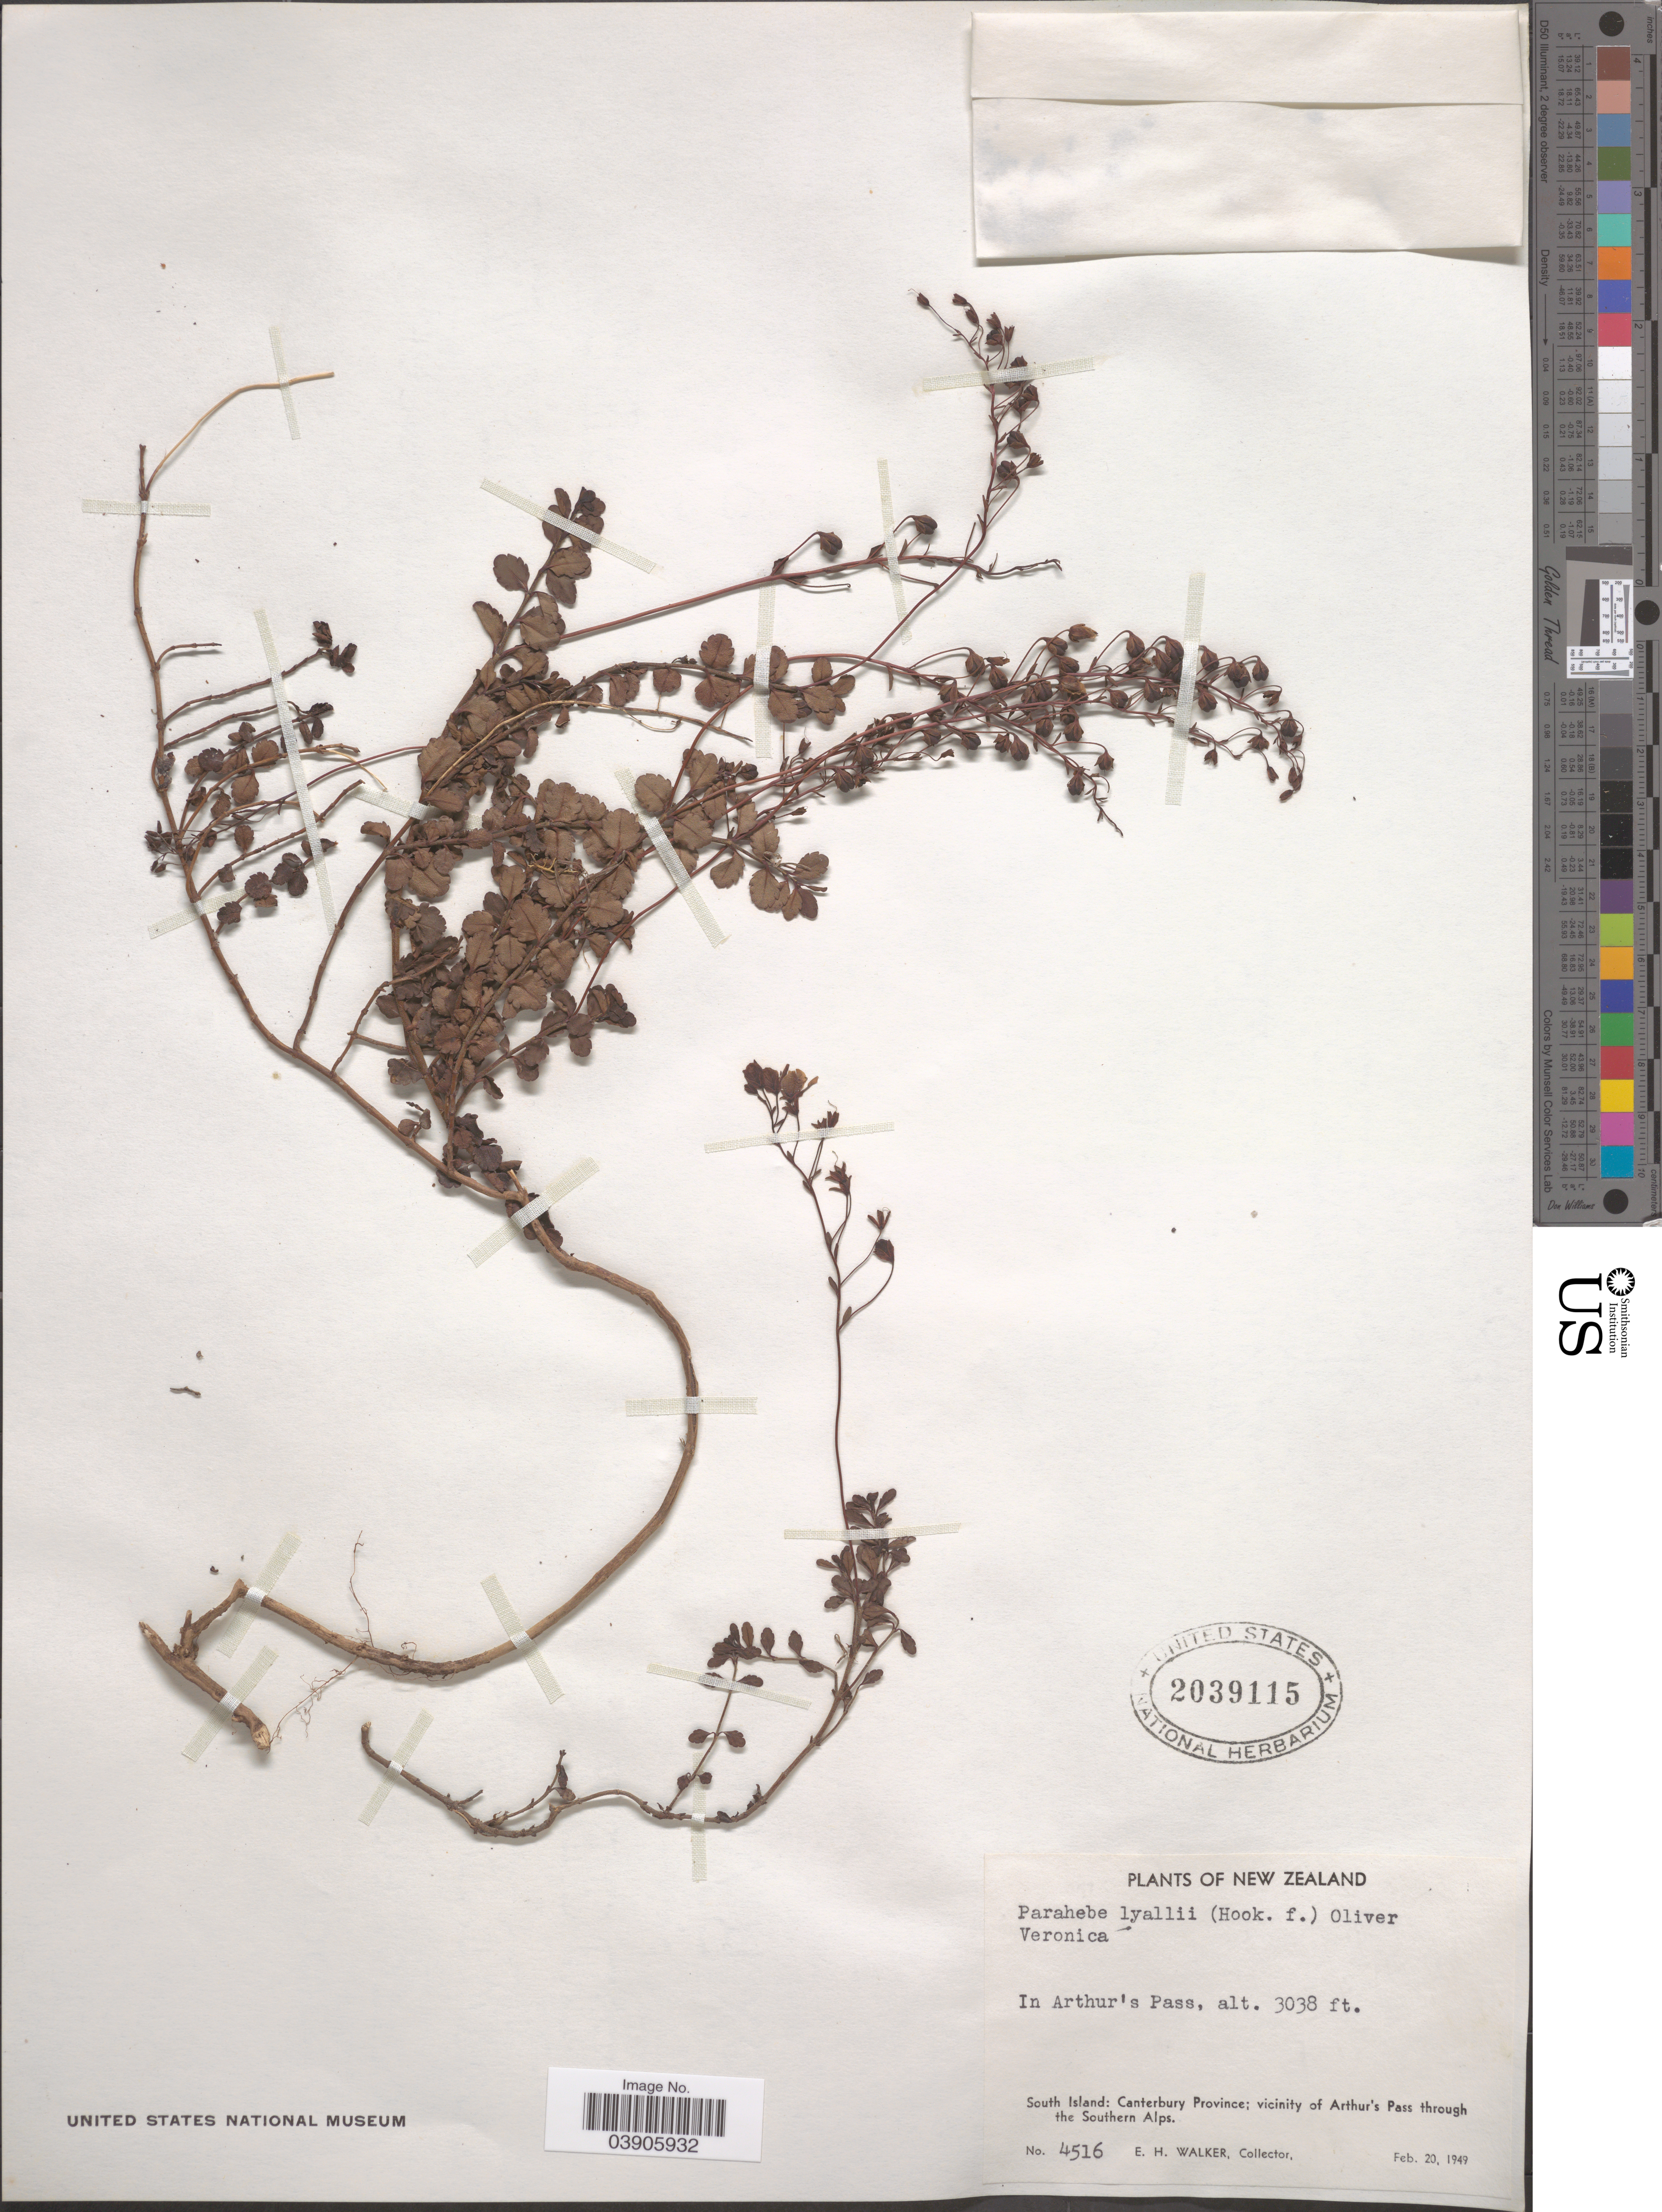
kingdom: Plantae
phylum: Tracheophyta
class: Magnoliopsida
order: Lamiales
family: Plantaginaceae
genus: Hebe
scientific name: Hebe lyallii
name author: (Hook. f.) A. Wall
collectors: E. H. Walker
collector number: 4516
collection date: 1949-02-20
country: New Zealand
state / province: Canterbury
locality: In Arthur's Pass. South Island: vicinity of Arthur's Pass through the Southern Alps.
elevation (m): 926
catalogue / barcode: US 2039115